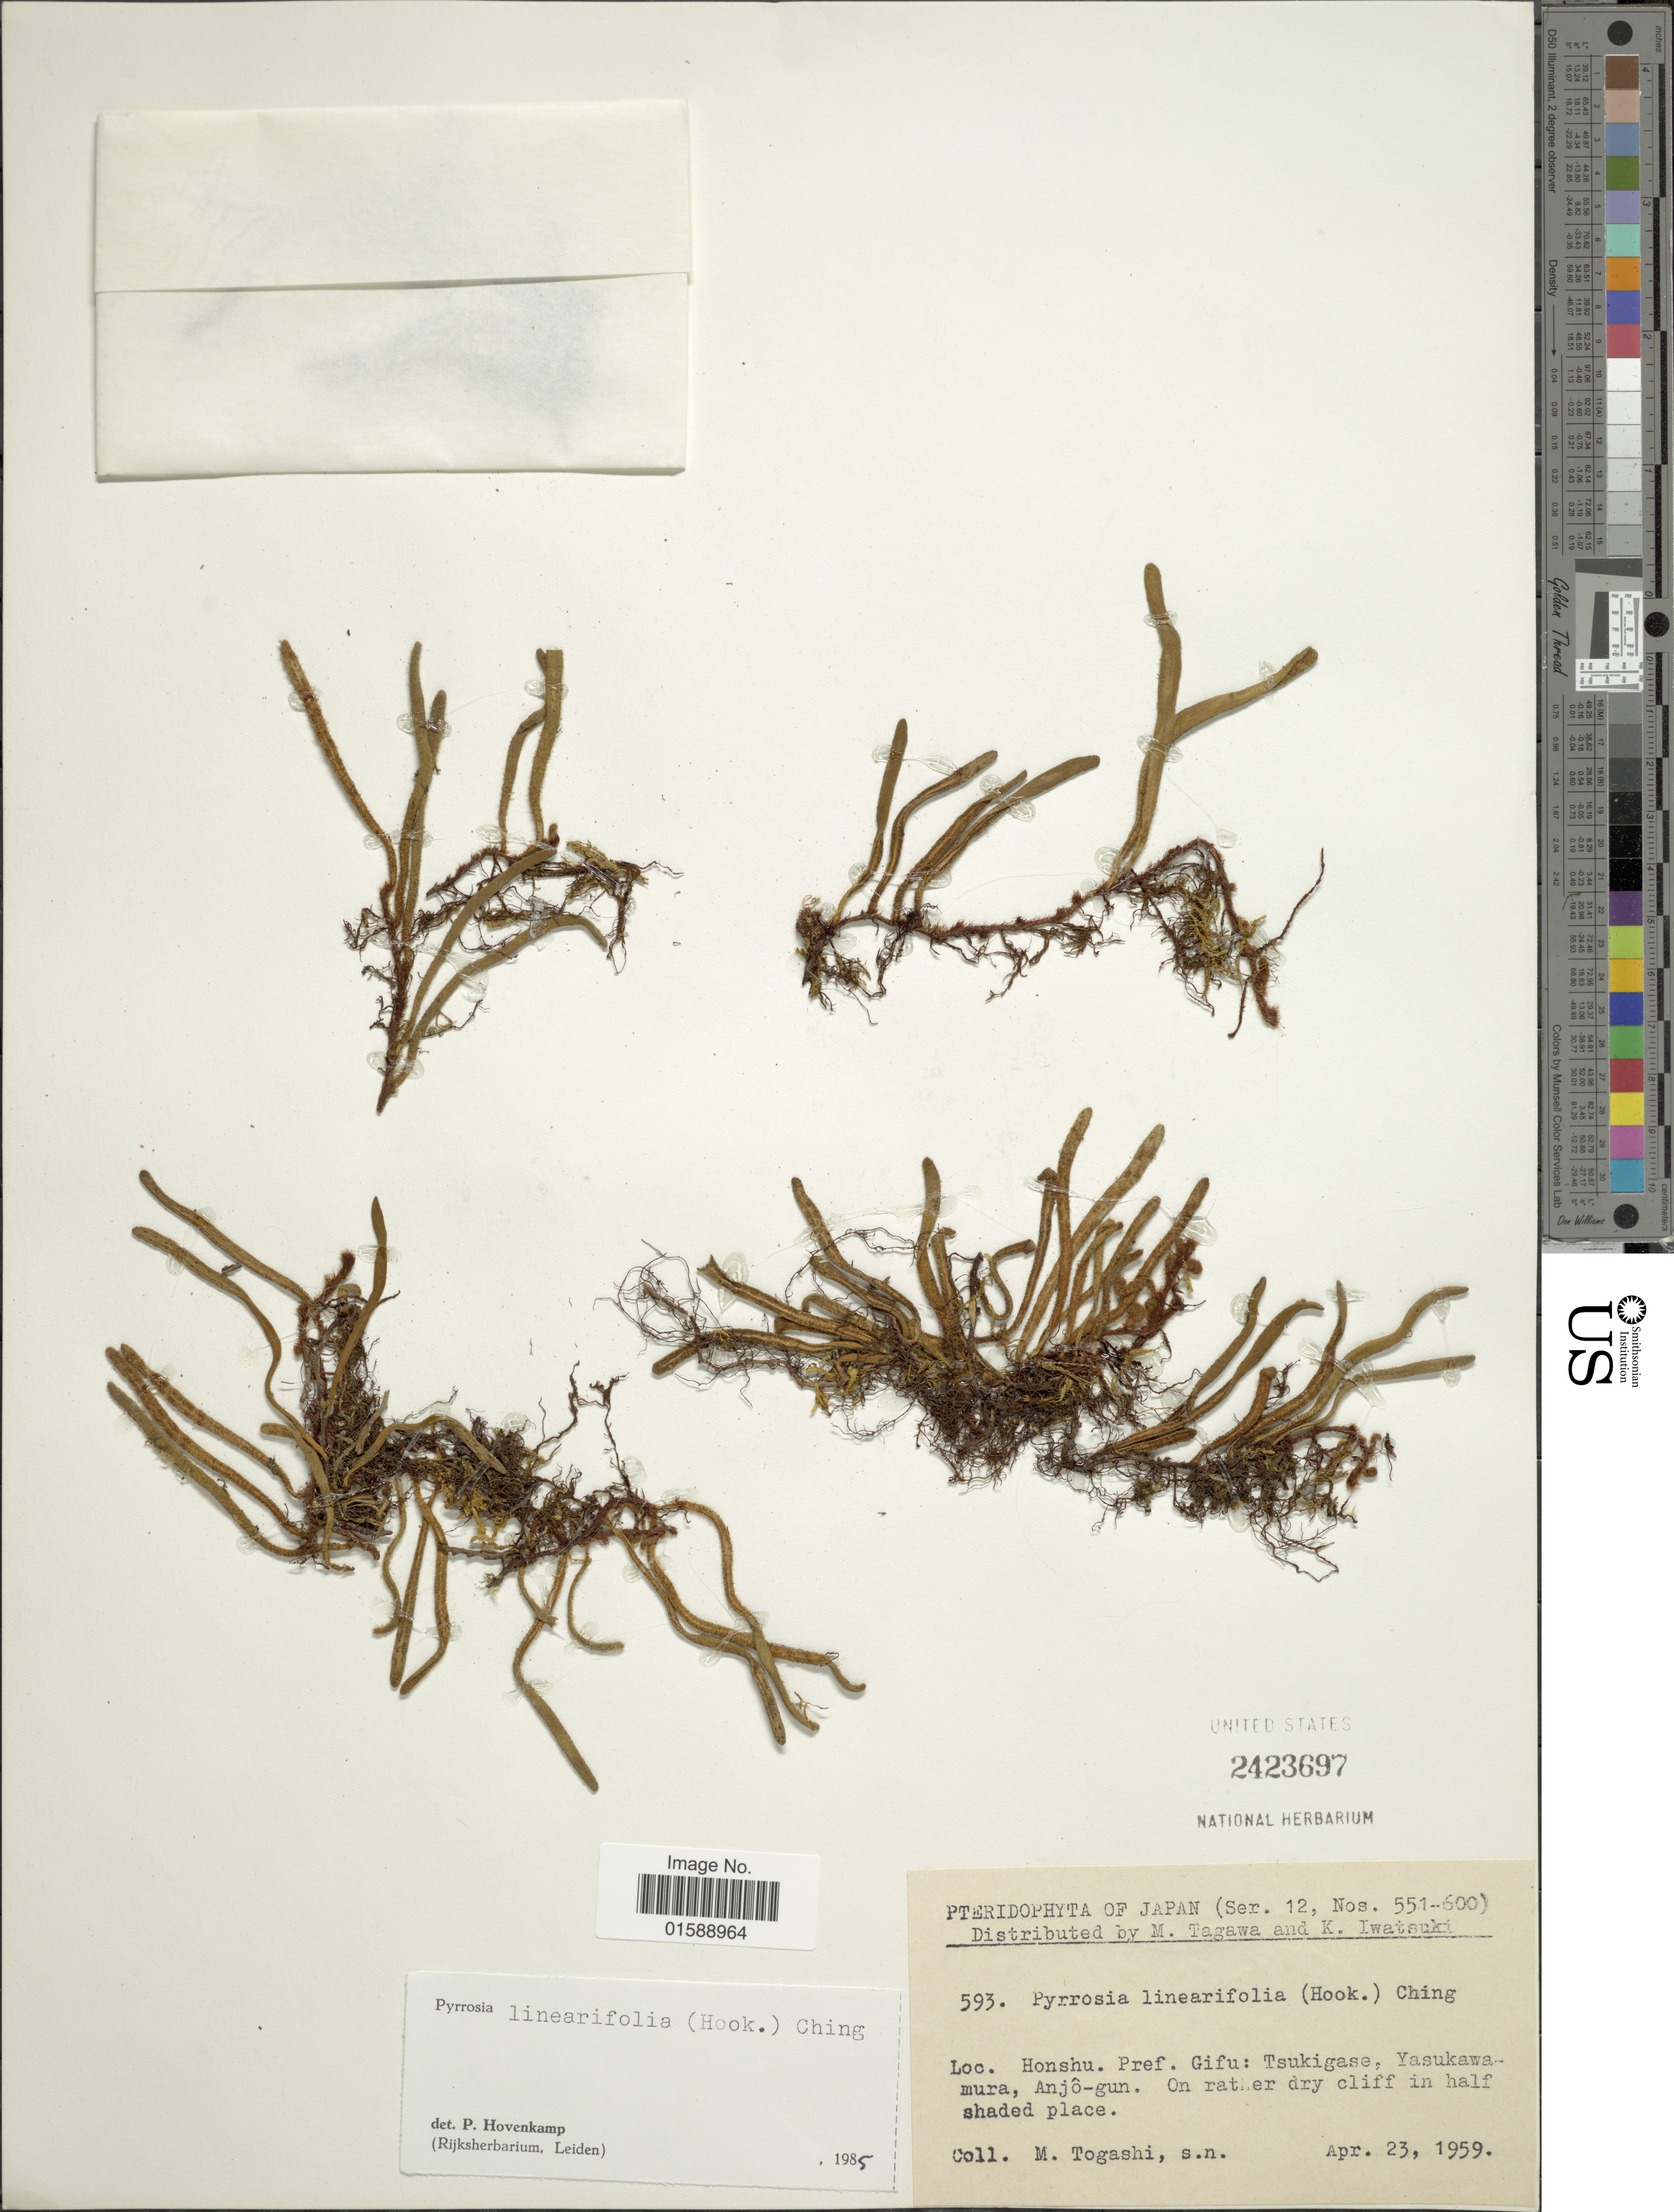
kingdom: Plantae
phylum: Tracheophyta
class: Polypodiopsida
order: Polypodiales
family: Polypodiaceae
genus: Pyrrosia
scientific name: Pyrrosia linearifolia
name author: (Hook.) Ching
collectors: M. Togashi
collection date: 1959-04-23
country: Japan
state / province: Gihu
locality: Honshu. Pref. Gifu: Tsukigase, Yasukawa-mura, Anjô-gun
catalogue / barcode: US 2423697